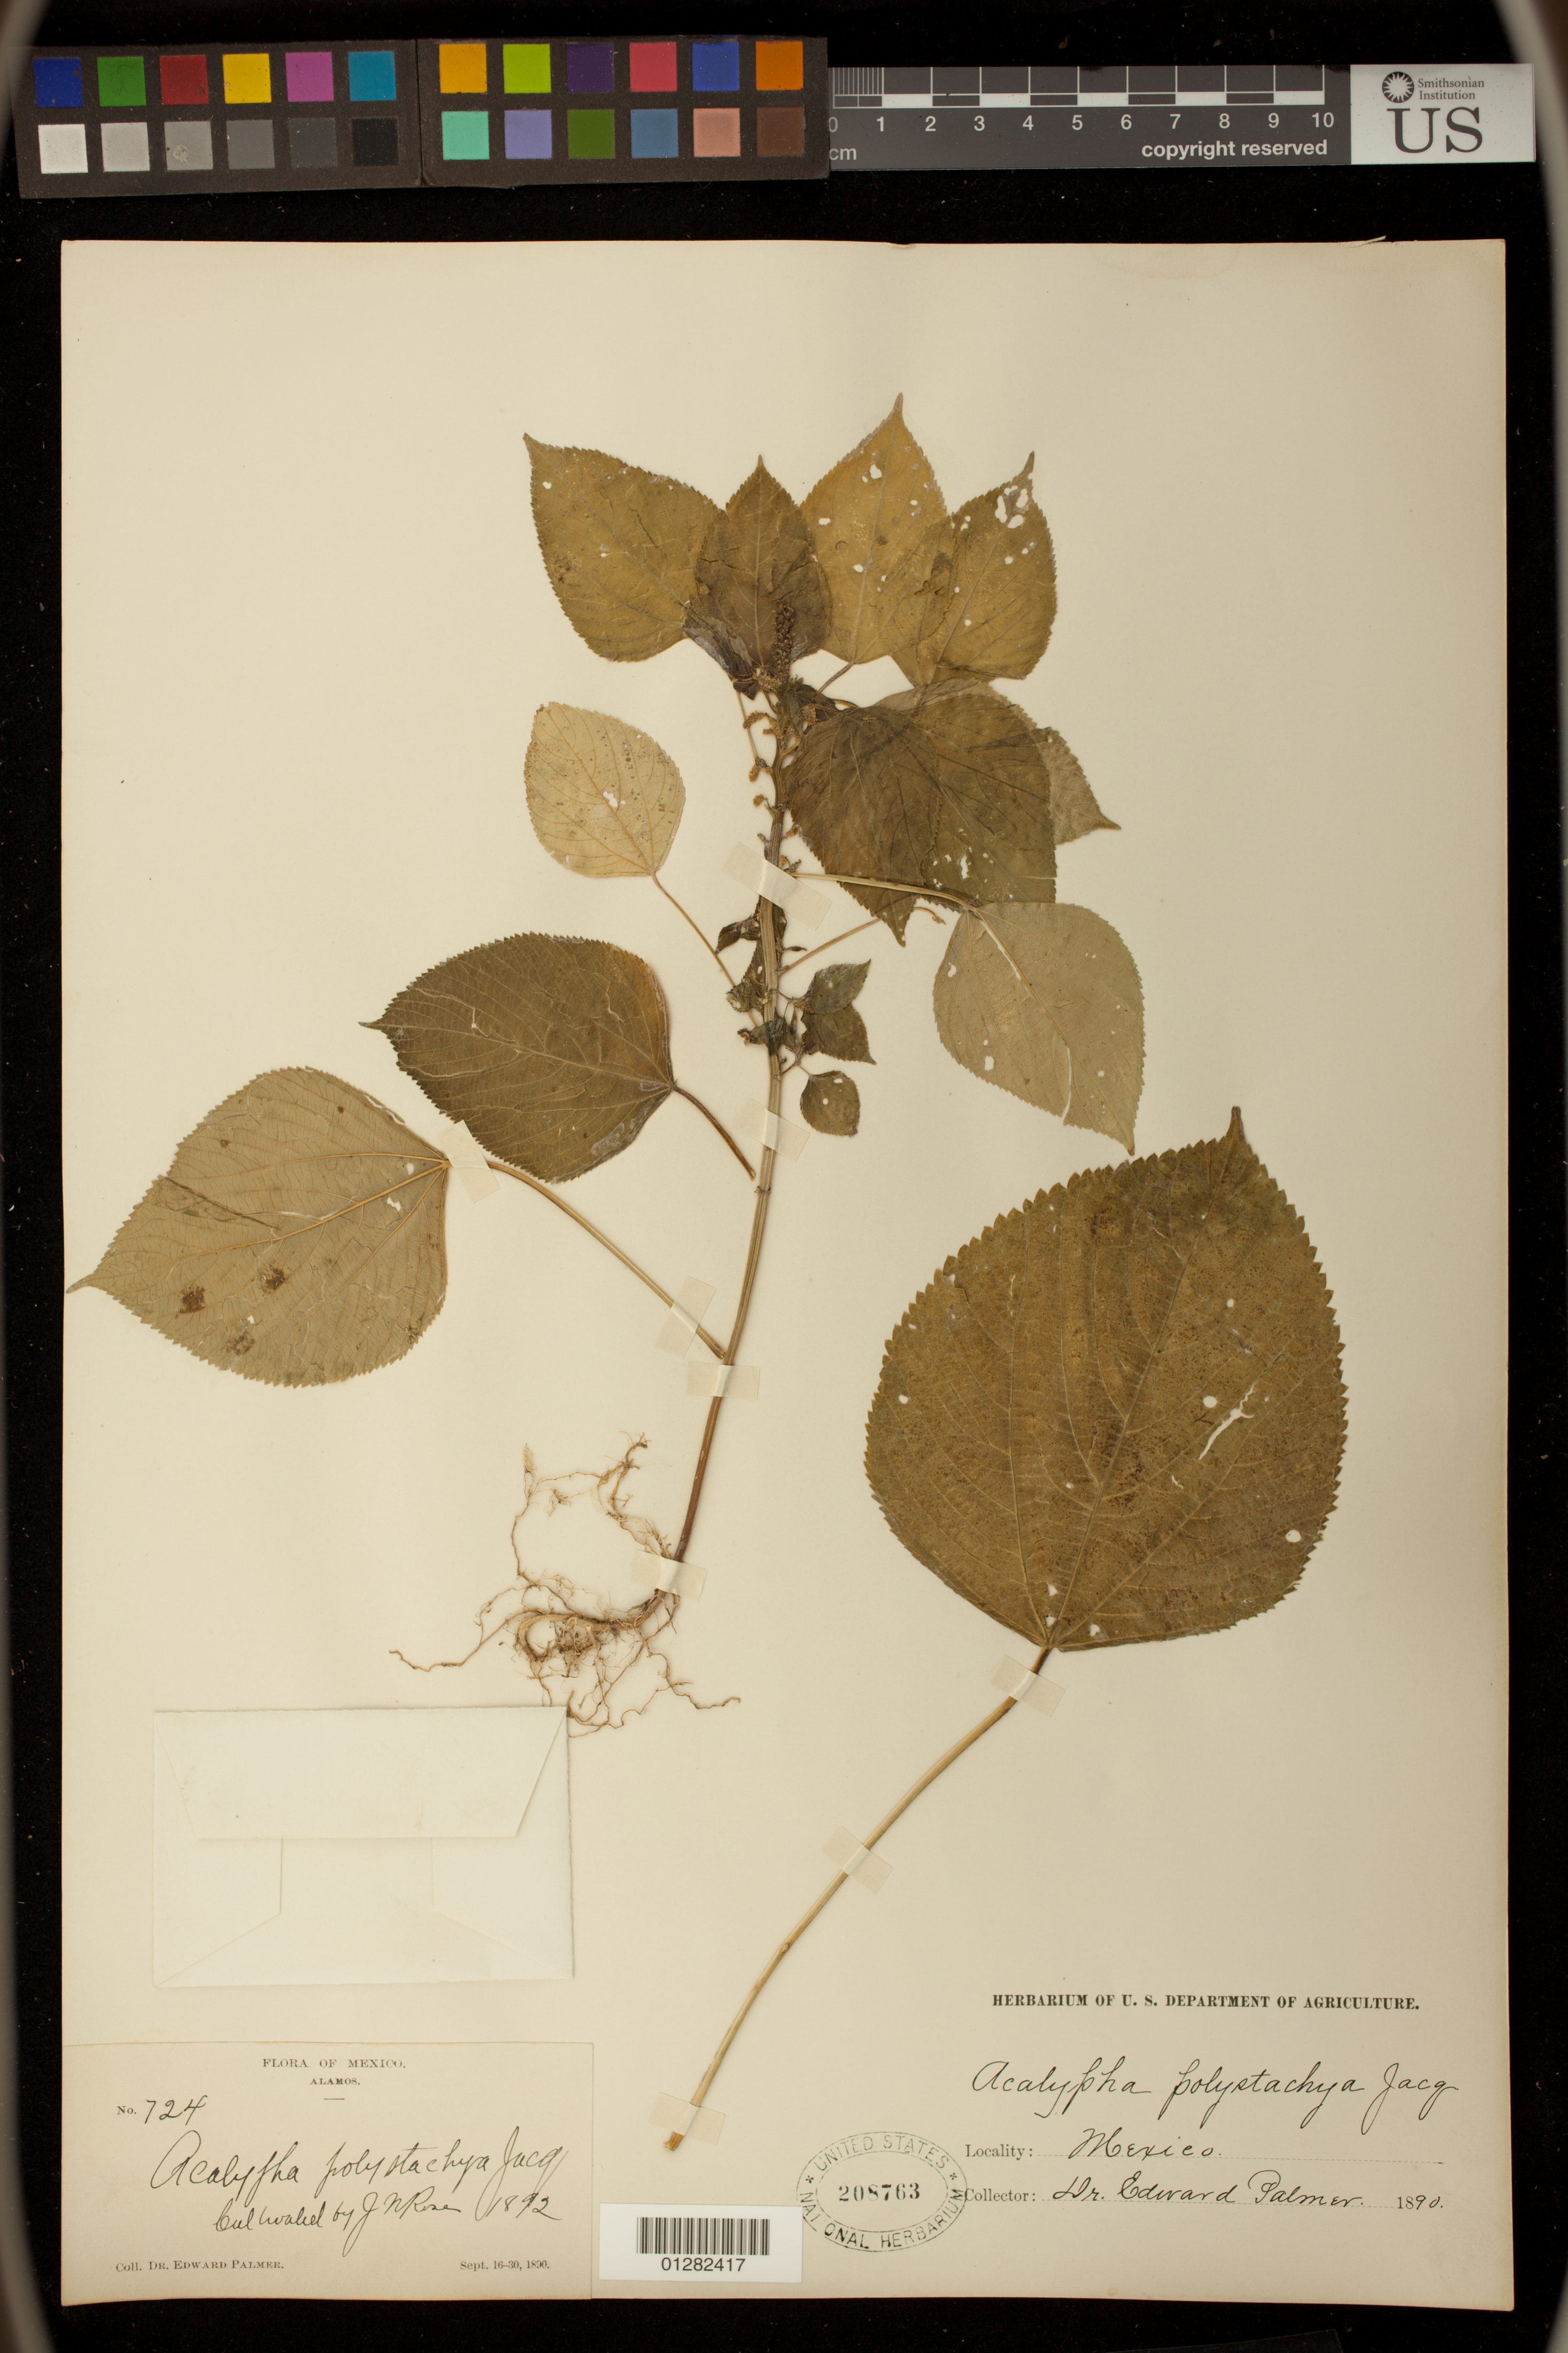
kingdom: Plantae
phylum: Tracheophyta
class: Magnoliopsida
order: Malpighiales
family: Euphorbiaceae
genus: Acalypha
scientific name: Acalypha polystachya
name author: Jacq.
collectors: C. E. Smith Jr., F. A. Peterson & N. Tejeda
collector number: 724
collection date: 1890-09-16/1890-09-30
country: Mexico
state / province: Sonora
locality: Alamos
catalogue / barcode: US 208763